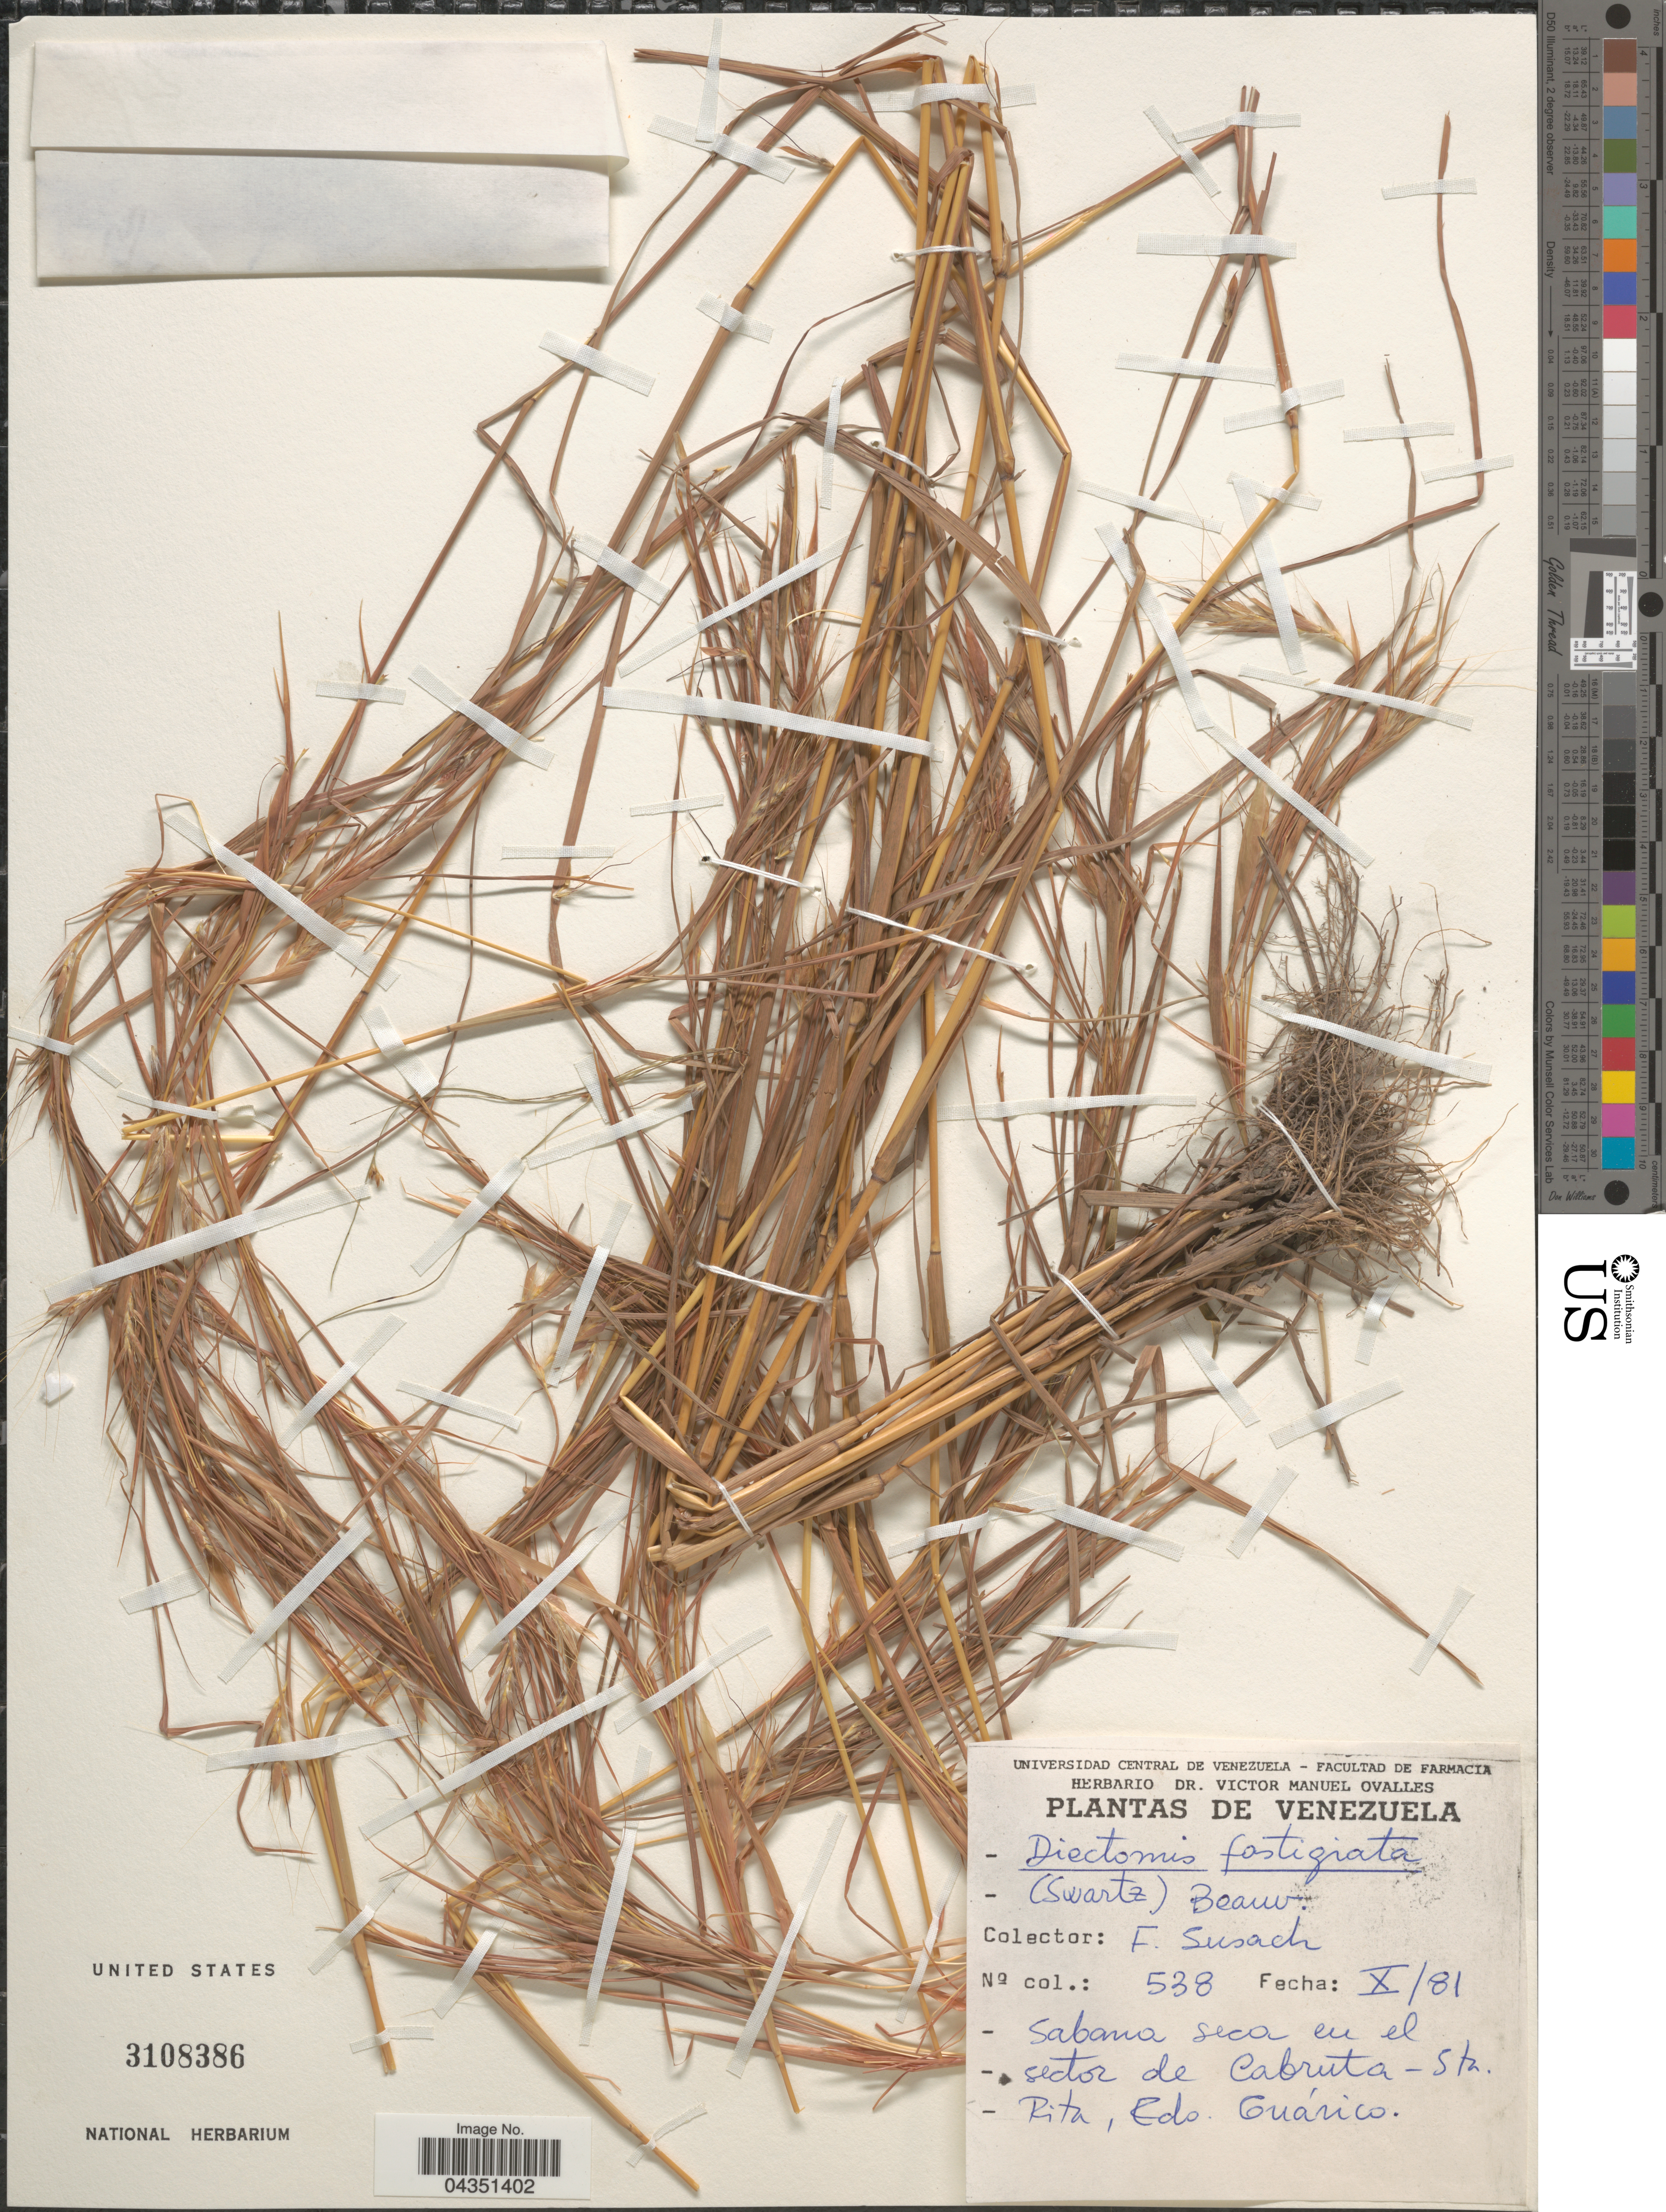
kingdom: Plantae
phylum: Tracheophyta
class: Liliopsida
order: Poales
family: Poaceae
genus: Diectomis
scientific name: Diectomis fastigiata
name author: (Sw.) P. Beauv.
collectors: F. Susach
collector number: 538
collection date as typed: Transcribed d/m/y: /10/81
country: Venezuela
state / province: Guarico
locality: Sabana seca en el sector de Cabruta- Sta. Rita.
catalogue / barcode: US 3108386